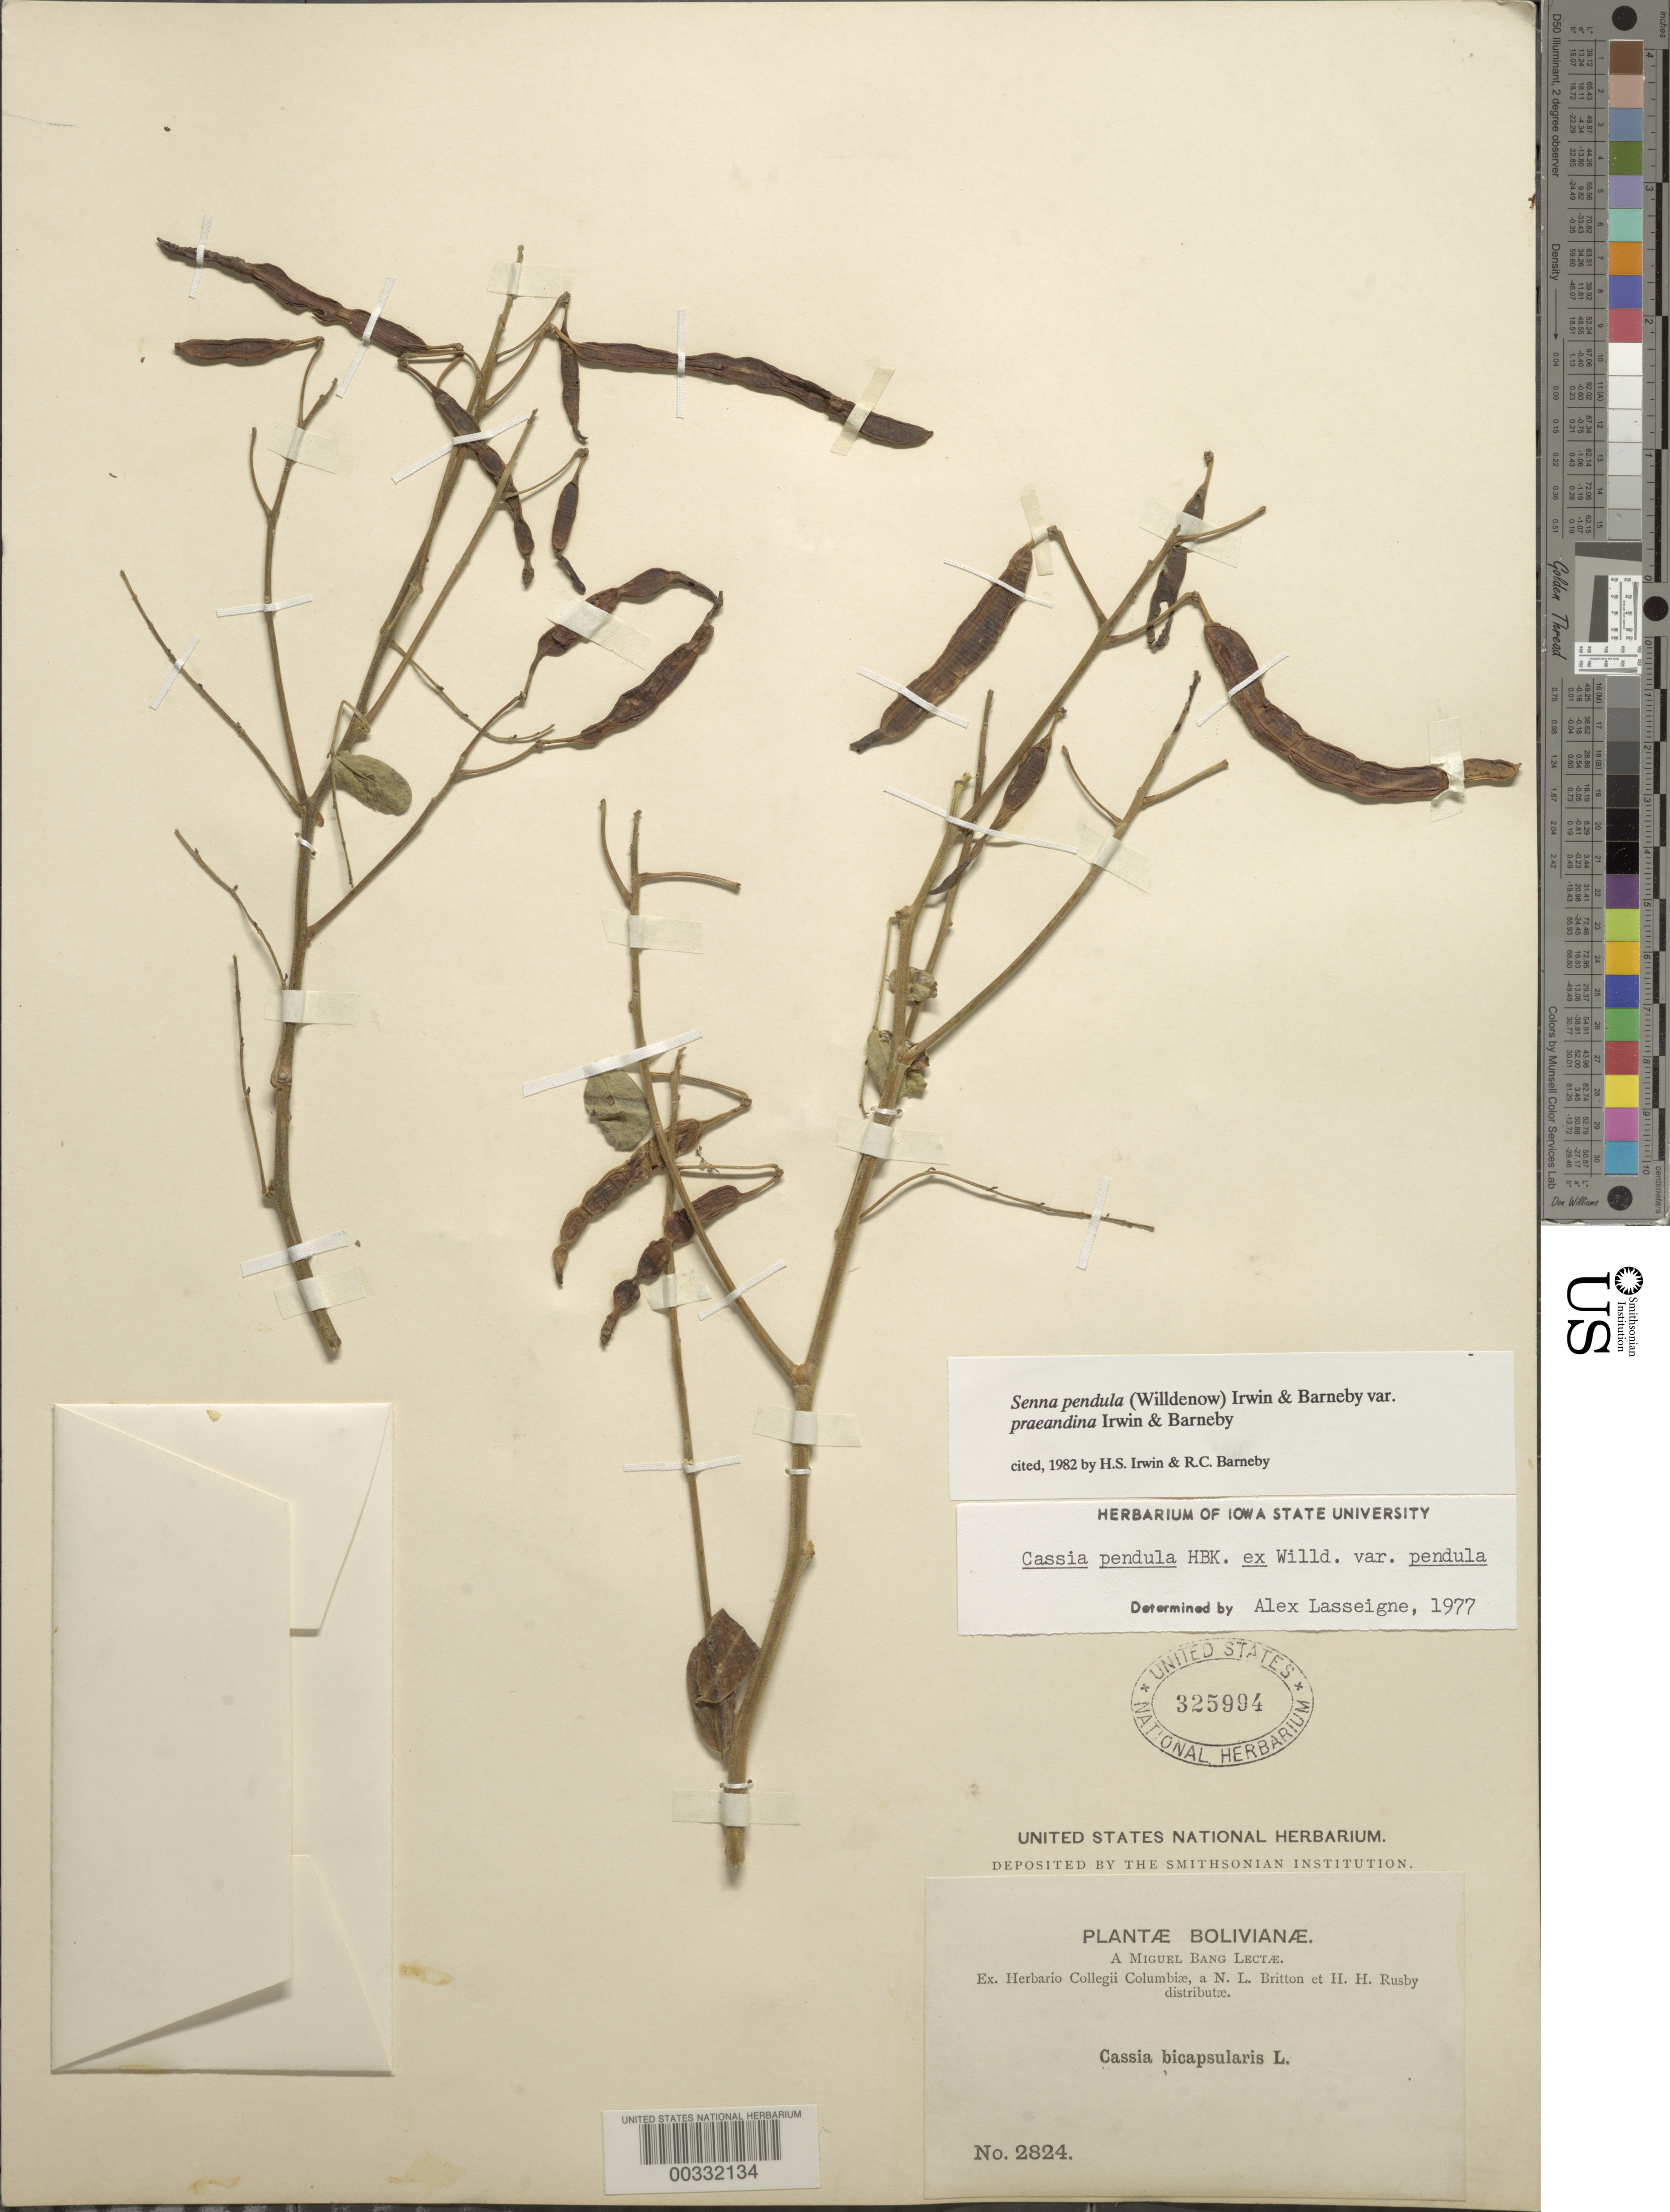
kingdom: Plantae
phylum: Tracheophyta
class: Magnoliopsida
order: Fabales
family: Fabaceae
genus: Senna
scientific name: Senna pendula var. praeandina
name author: H.S. Irwin & Barneby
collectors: M. Bang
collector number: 2824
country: Bolivia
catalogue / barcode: US 325994